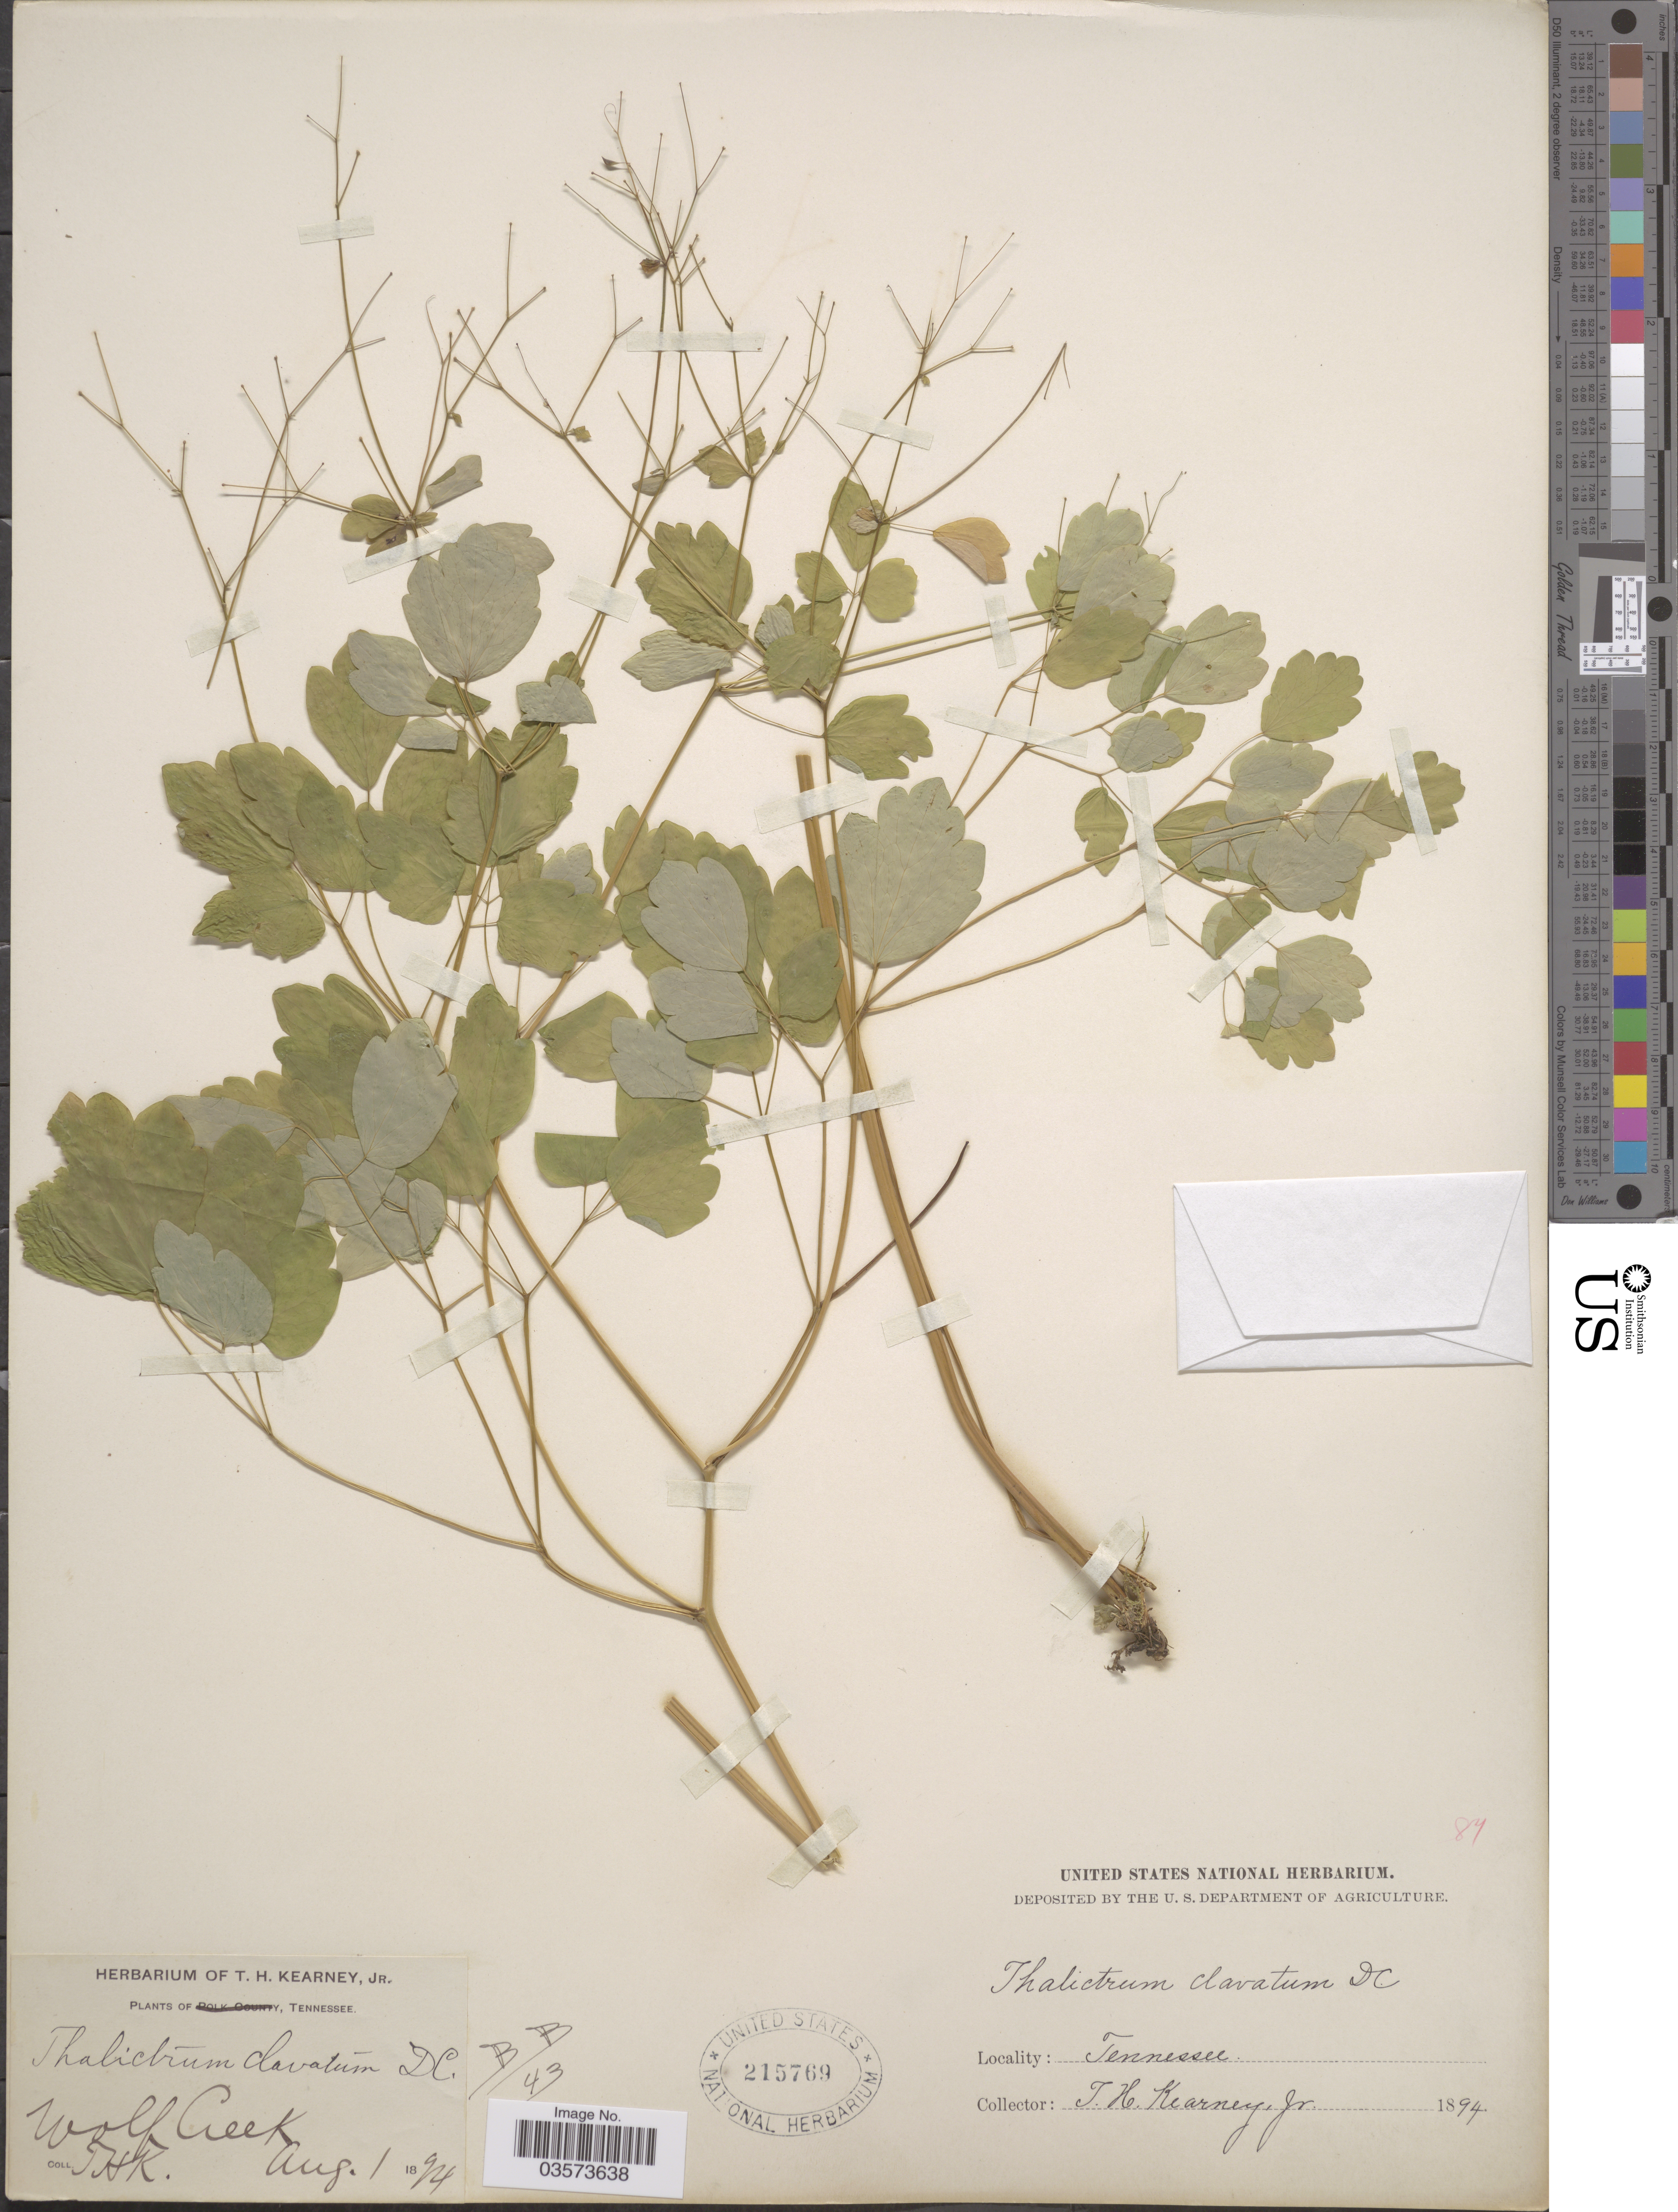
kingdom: Plantae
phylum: Tracheophyta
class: Magnoliopsida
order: Ranunculales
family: Ranunculaceae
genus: Thalictrum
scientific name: Thalictrum clavatum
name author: DC.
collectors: T. H. Kearney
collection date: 1894-08-01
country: United States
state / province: Tennessee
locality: Wolf Creek.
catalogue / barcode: US 215769